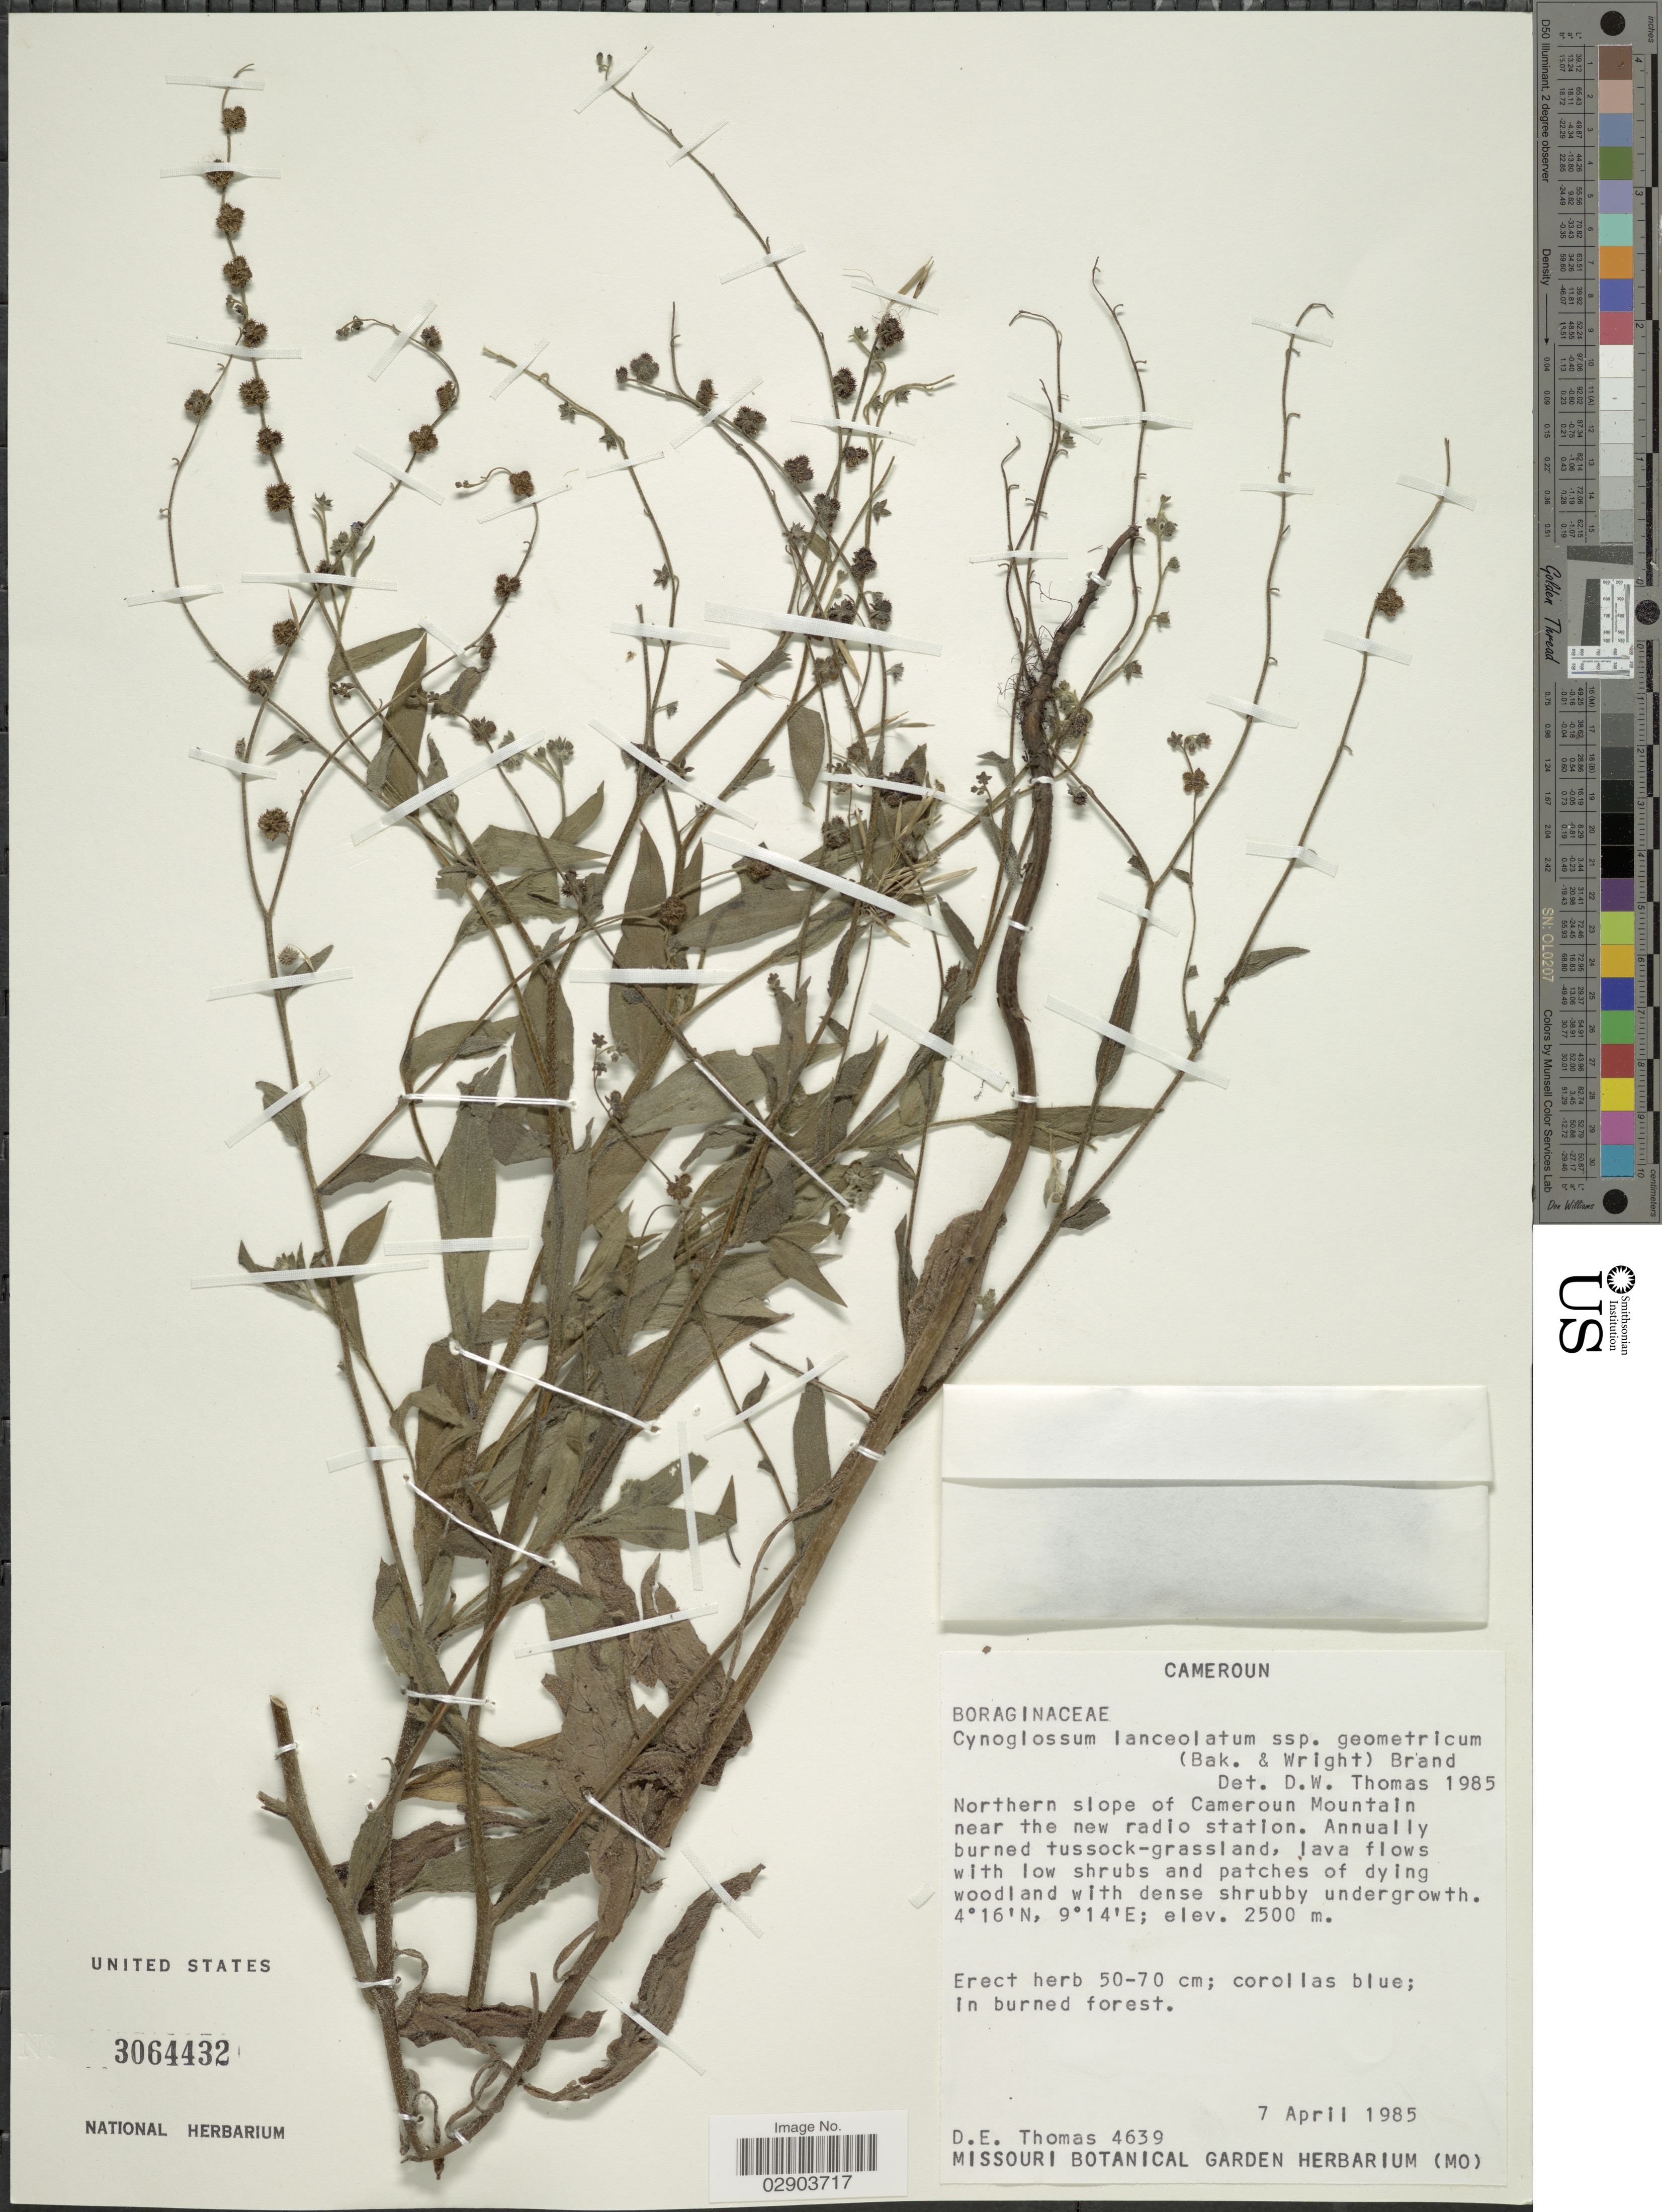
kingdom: Plantae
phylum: Tracheophyta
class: Magnoliopsida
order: Boraginales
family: Boraginaceae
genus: Cynoglossum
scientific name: Cynoglossum lanceolatum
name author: Forssk.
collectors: D. Thomas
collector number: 4639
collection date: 1985-04-07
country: Cameroon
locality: Cameroun, Northern slope of Cameroun Mountain near the new radio station.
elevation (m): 2500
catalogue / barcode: US 3064432